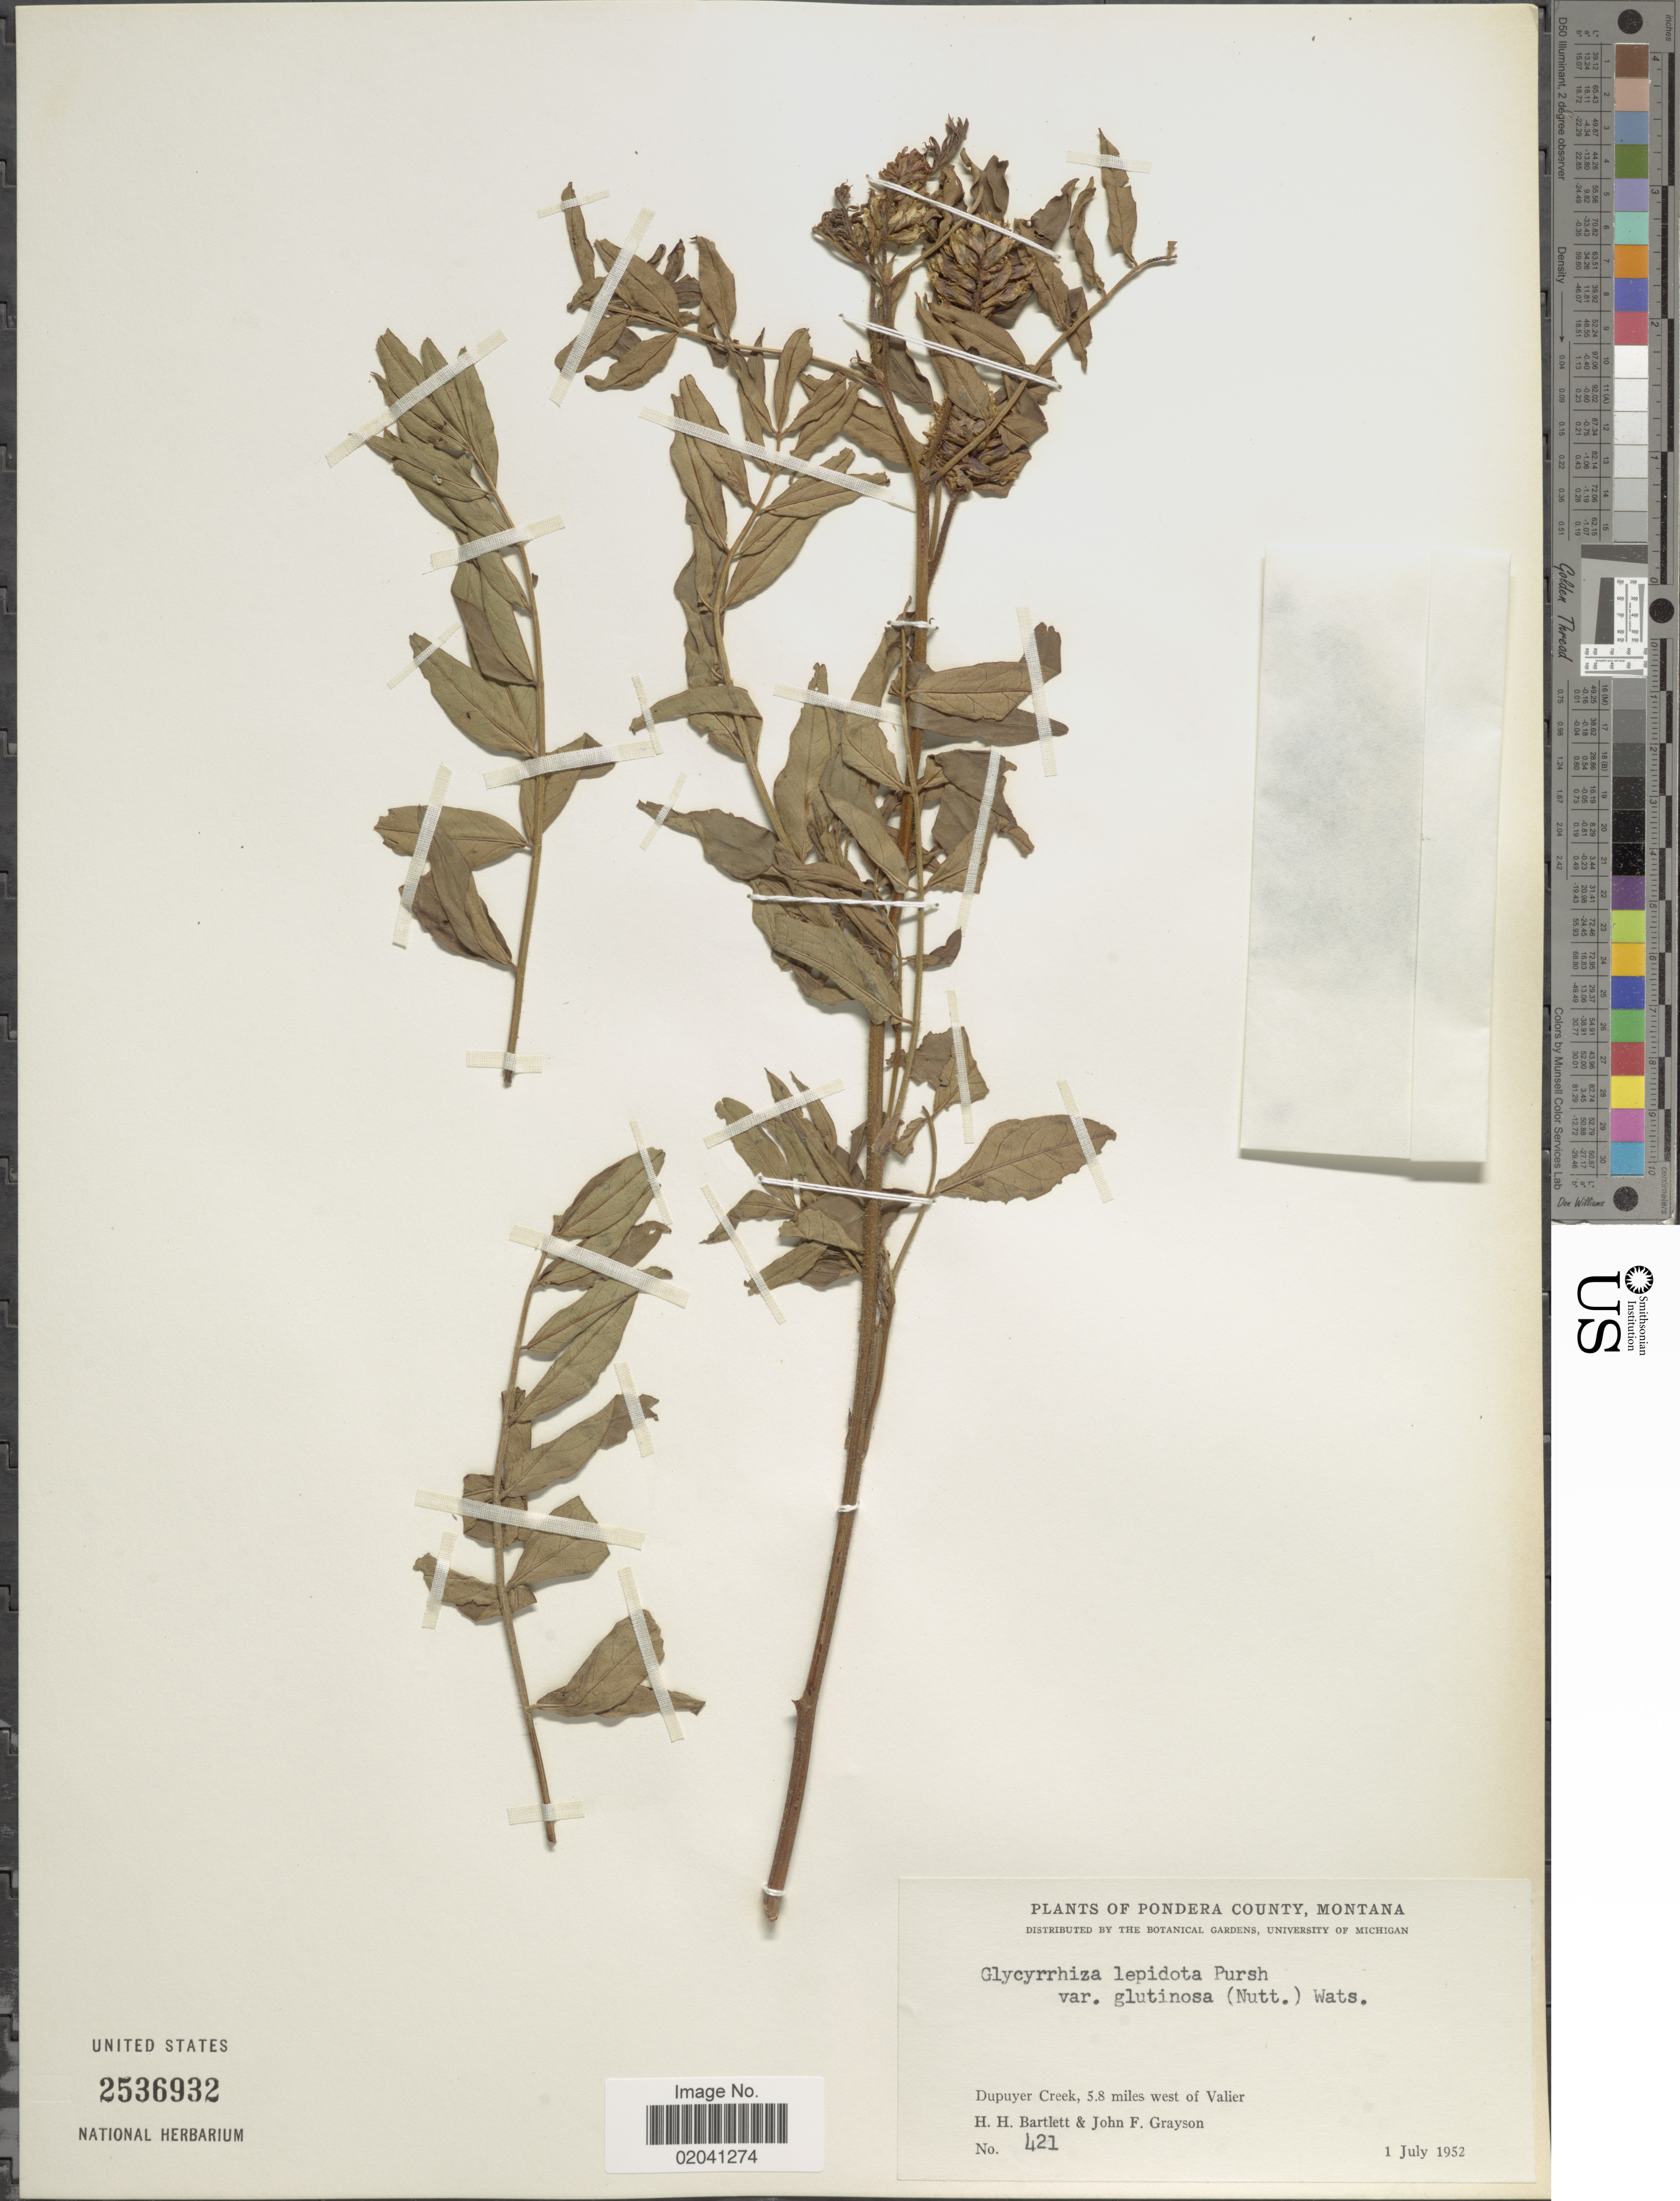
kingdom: Plantae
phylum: Tracheophyta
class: Magnoliopsida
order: Fabales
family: Fabaceae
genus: Glycyrrhiza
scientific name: Glycyrrhiza lepidota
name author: Pursh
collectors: H. H. Bartlett & J. Grayson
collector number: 421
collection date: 1952-07-01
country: United States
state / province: Montana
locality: Pondera County, Montana. Dupuyer Creek, 5.8 miles west of Valier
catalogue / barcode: US 2536932